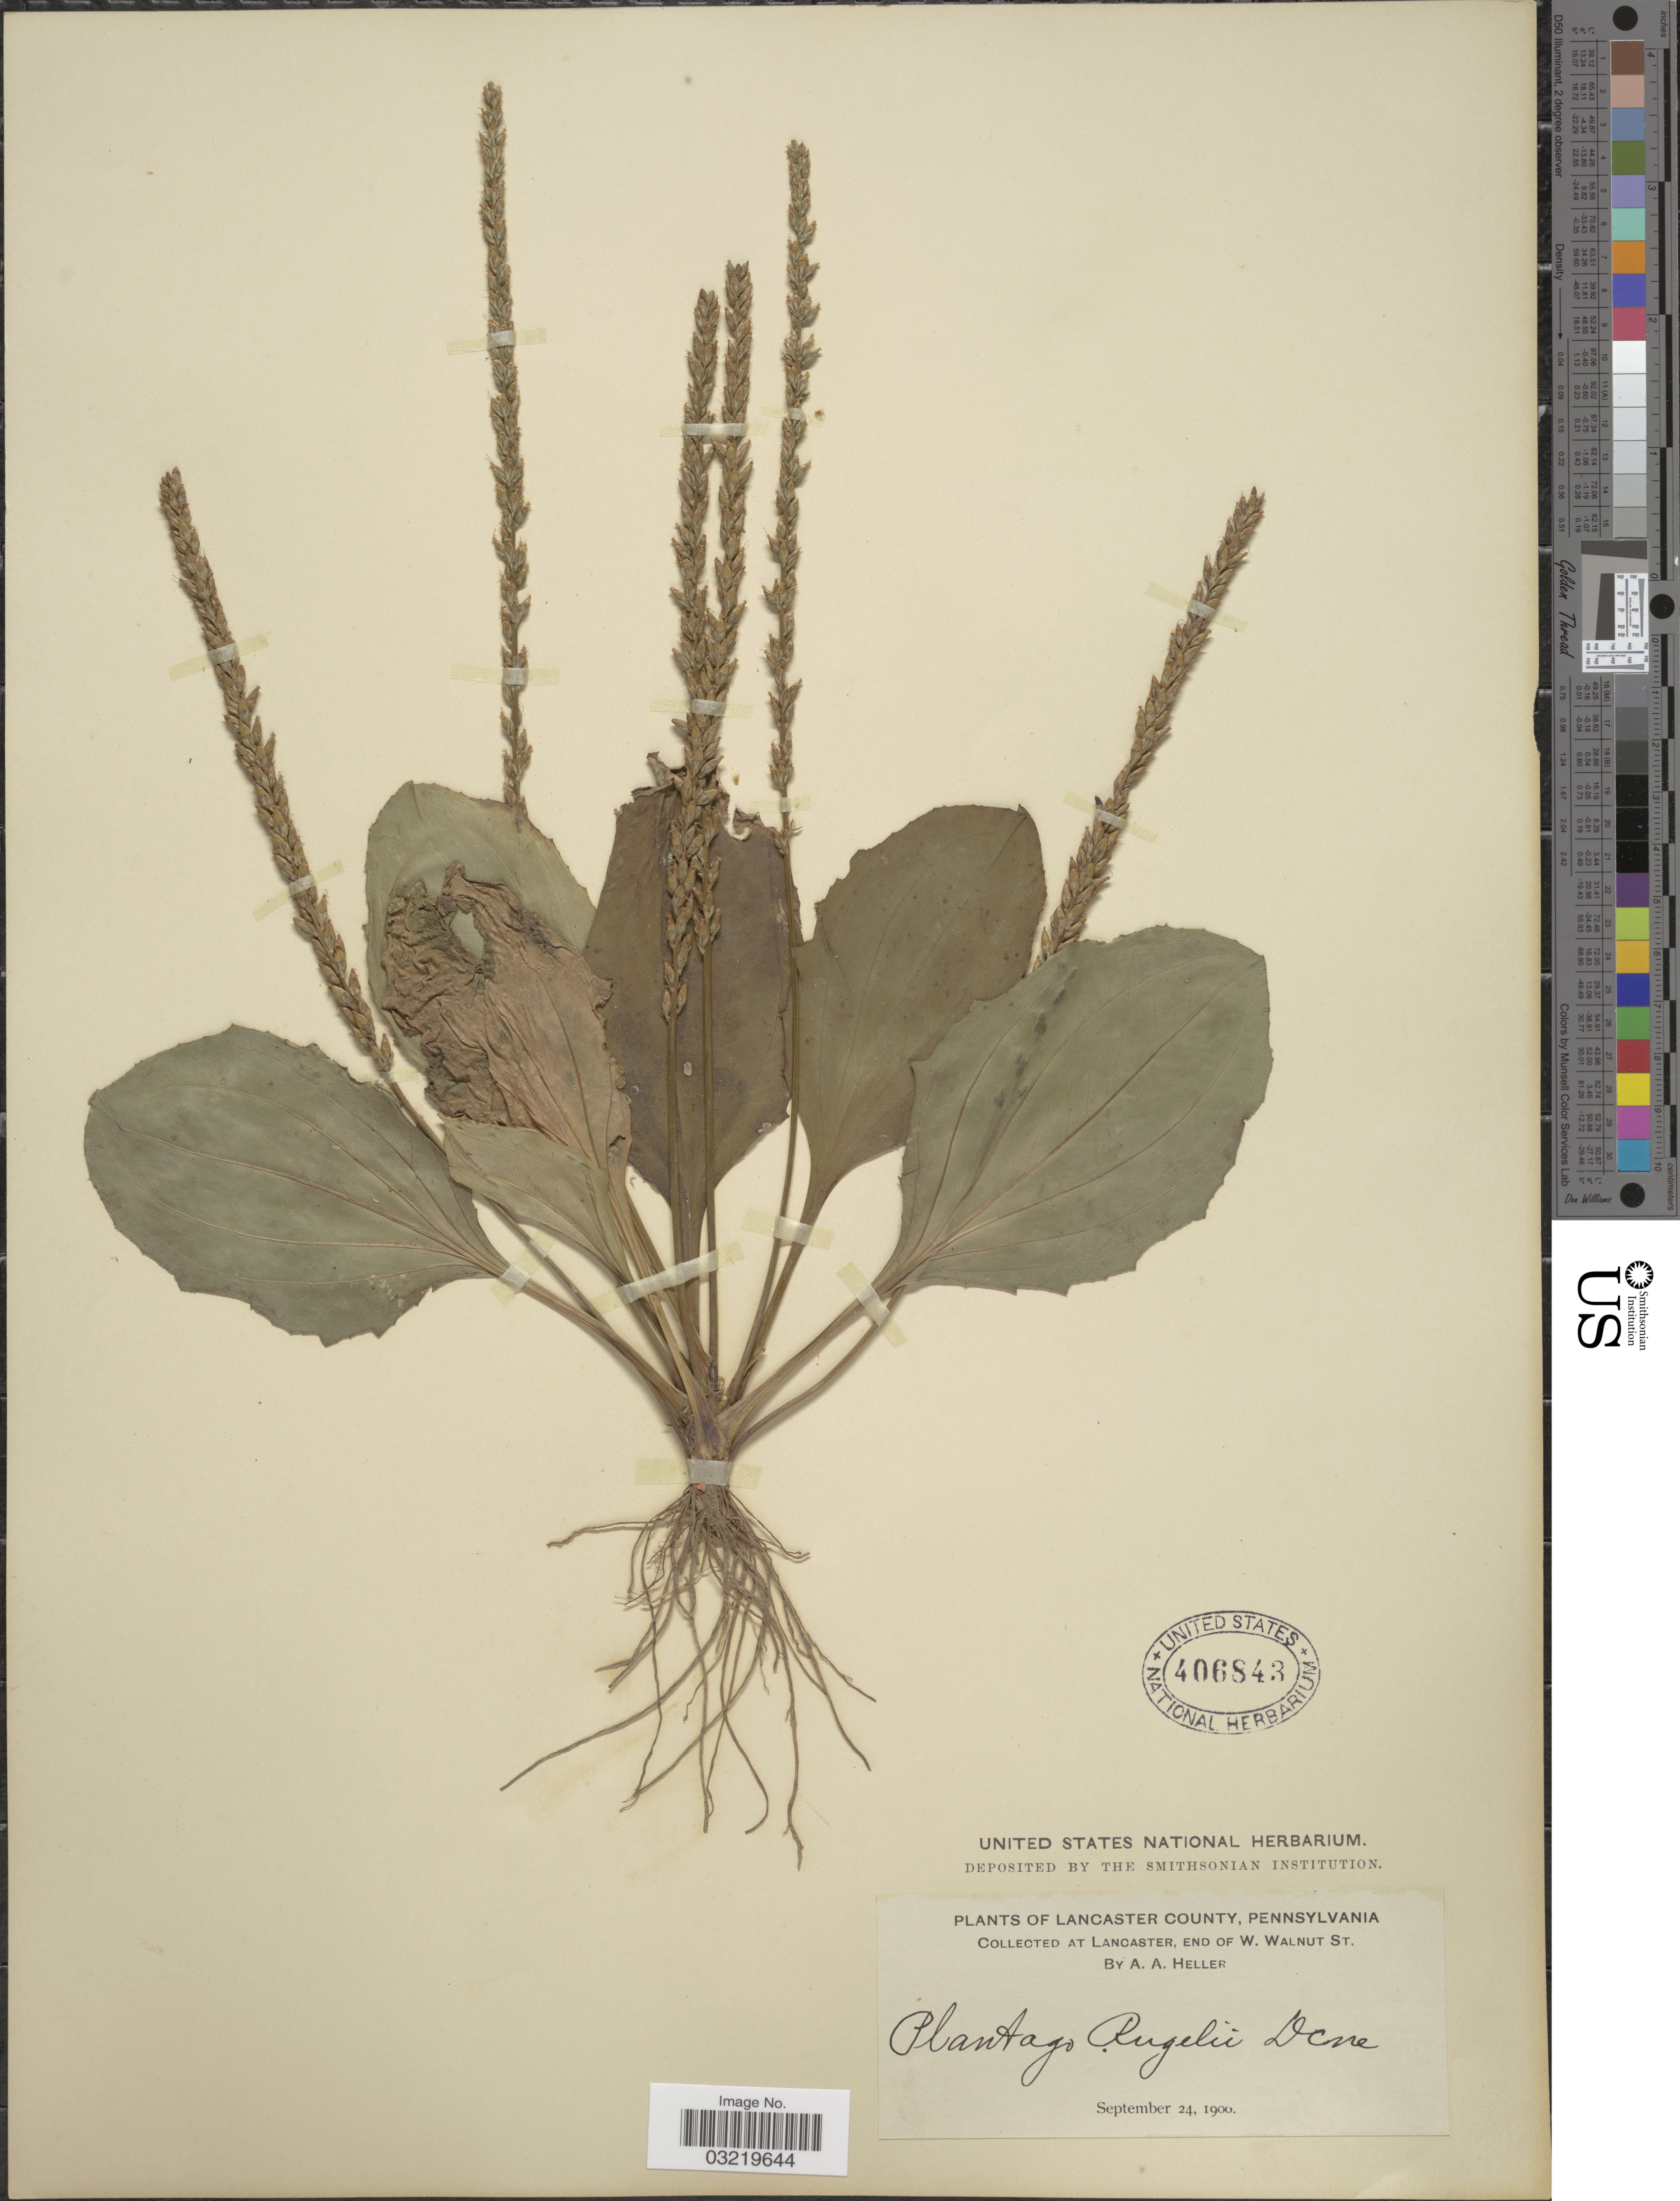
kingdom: Plantae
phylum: Tracheophyta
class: Magnoliopsida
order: Lamiales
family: Plantaginaceae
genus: Plantago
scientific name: Plantago rugelii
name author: Decne.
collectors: A. A. Heller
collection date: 1900-09-24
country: United States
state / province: Pennsylvania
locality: Lancaster County. Collected at Lancaster, end of W. Walnut St.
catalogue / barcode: US 406843